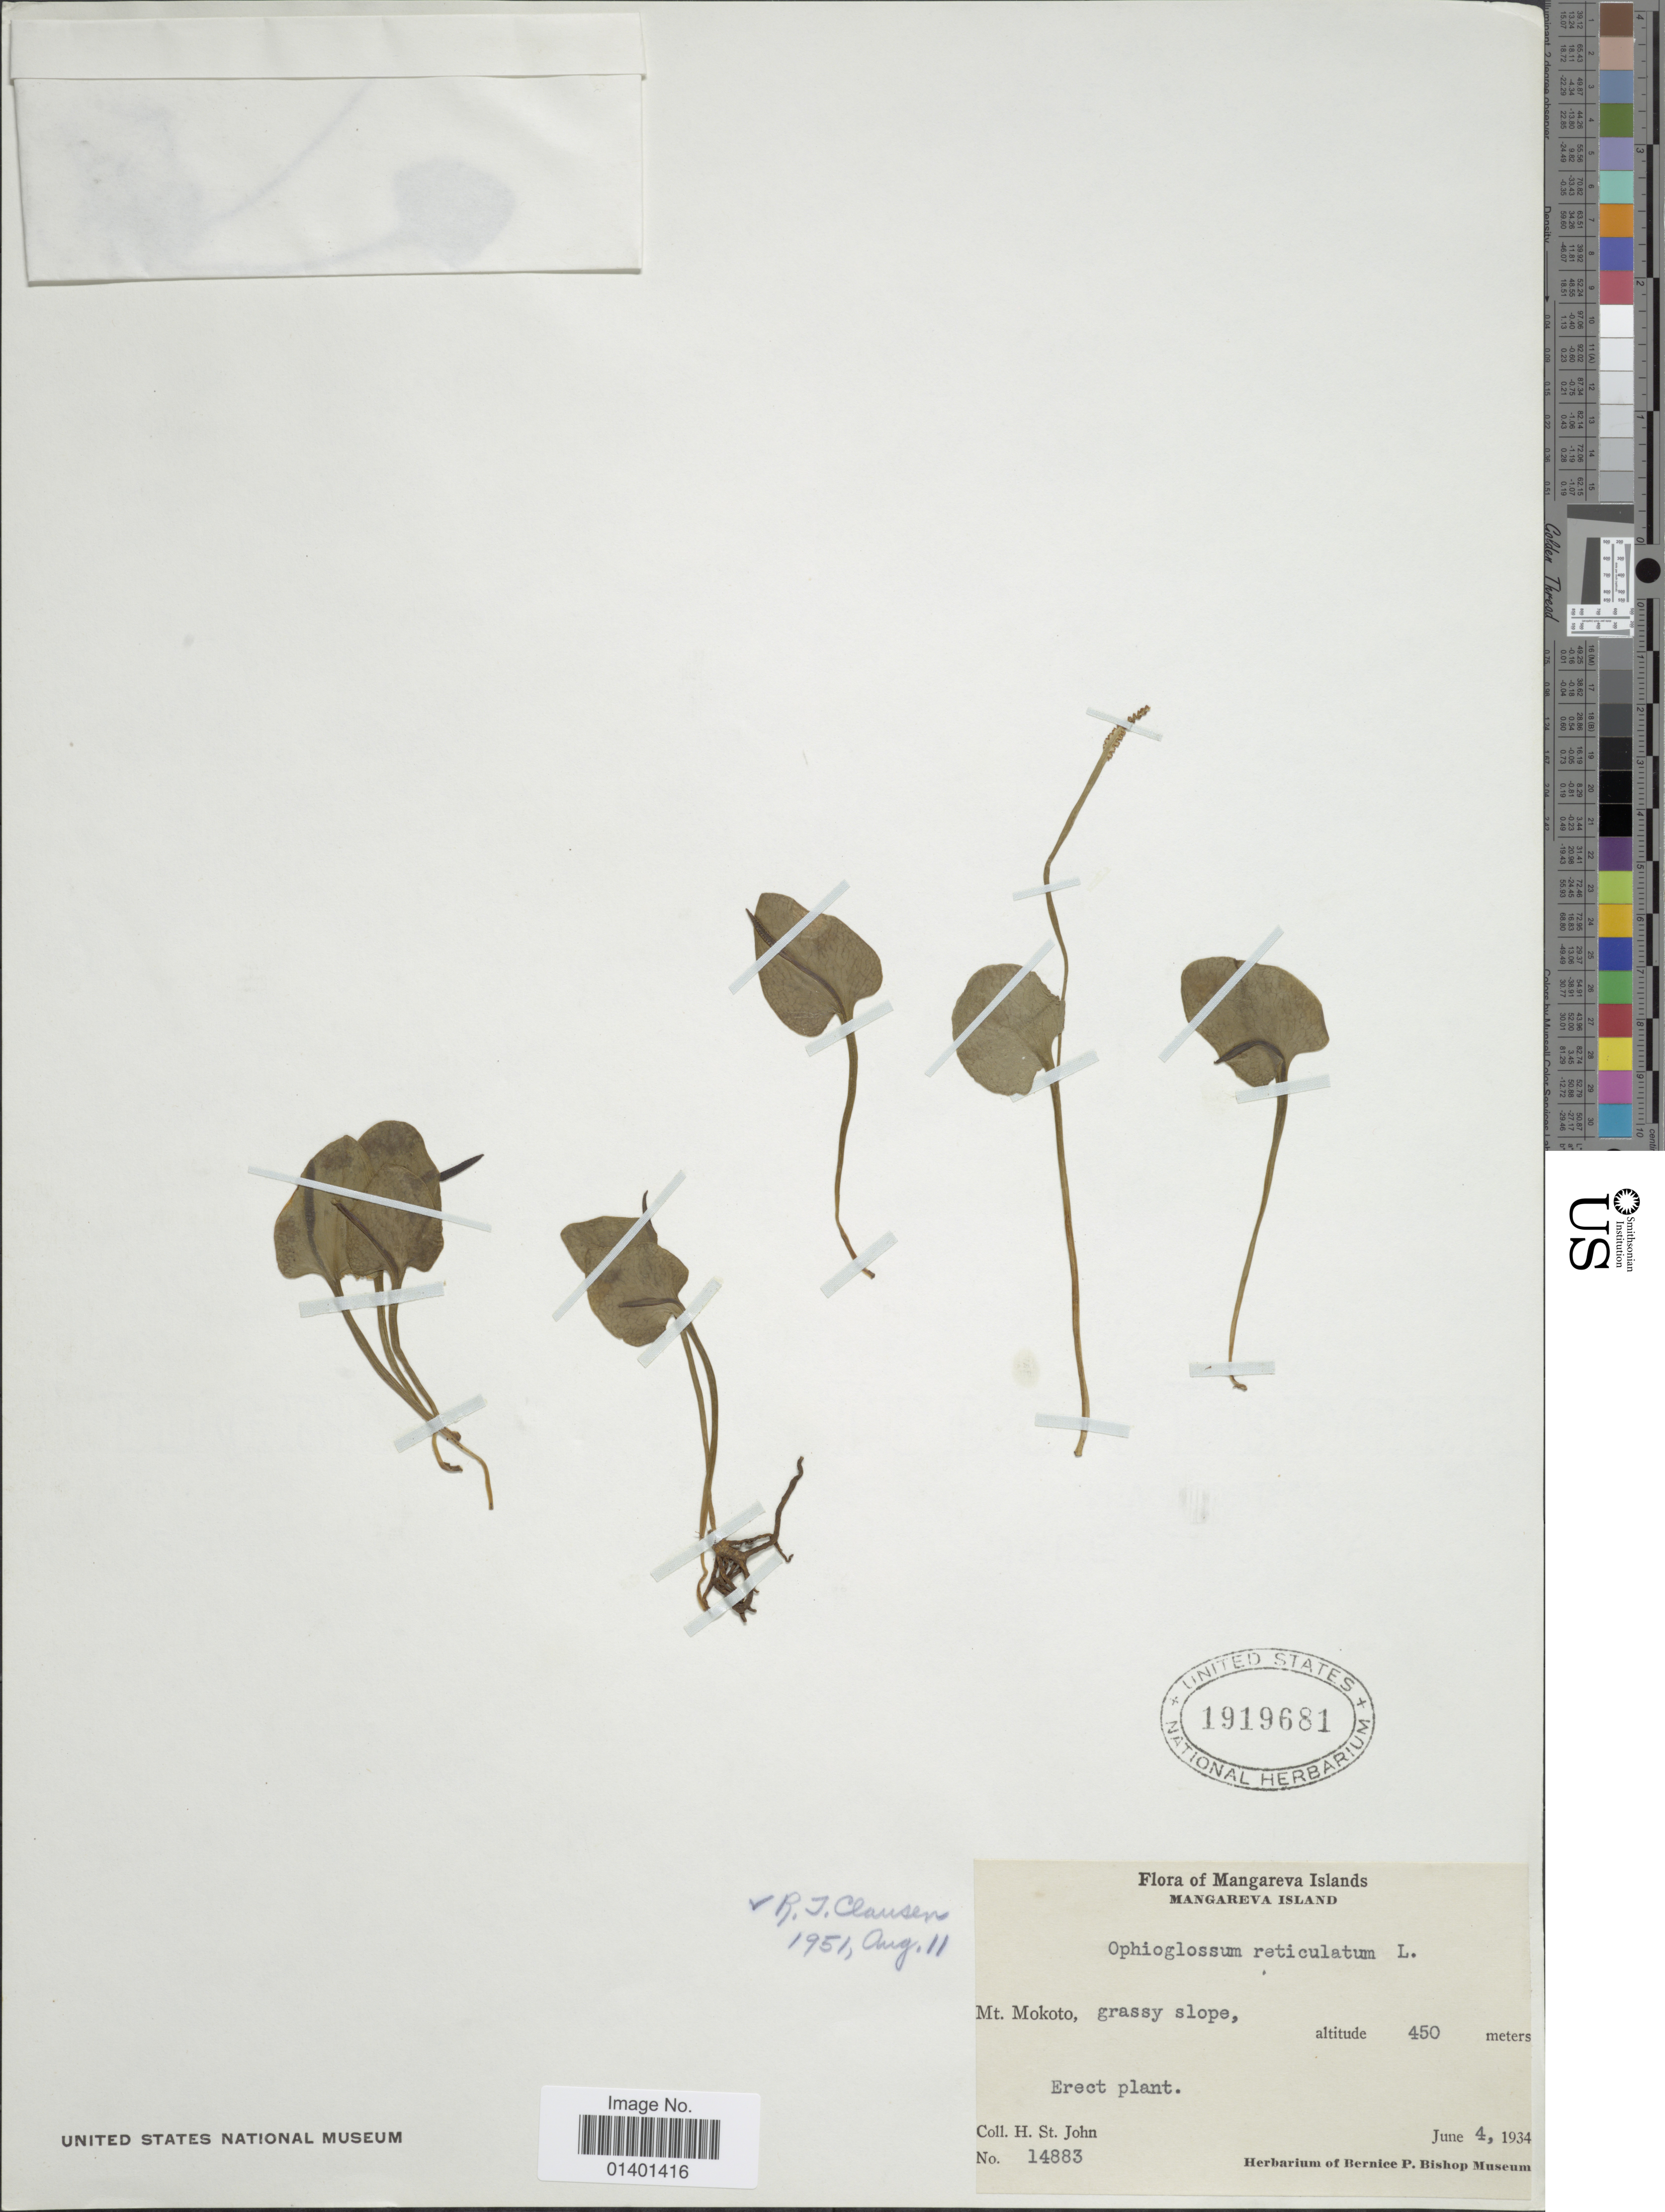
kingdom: Plantae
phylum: Tracheophyta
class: Polypodiopsida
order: Ophioglossales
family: Ophioglossaceae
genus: Ophioglossum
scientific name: Ophioglossum reticulatum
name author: L.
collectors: H. St. John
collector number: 14883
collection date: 1934-06-04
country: French Polynesia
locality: Mangareva islands, Mt. Mokoto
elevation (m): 450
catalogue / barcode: US 1919681